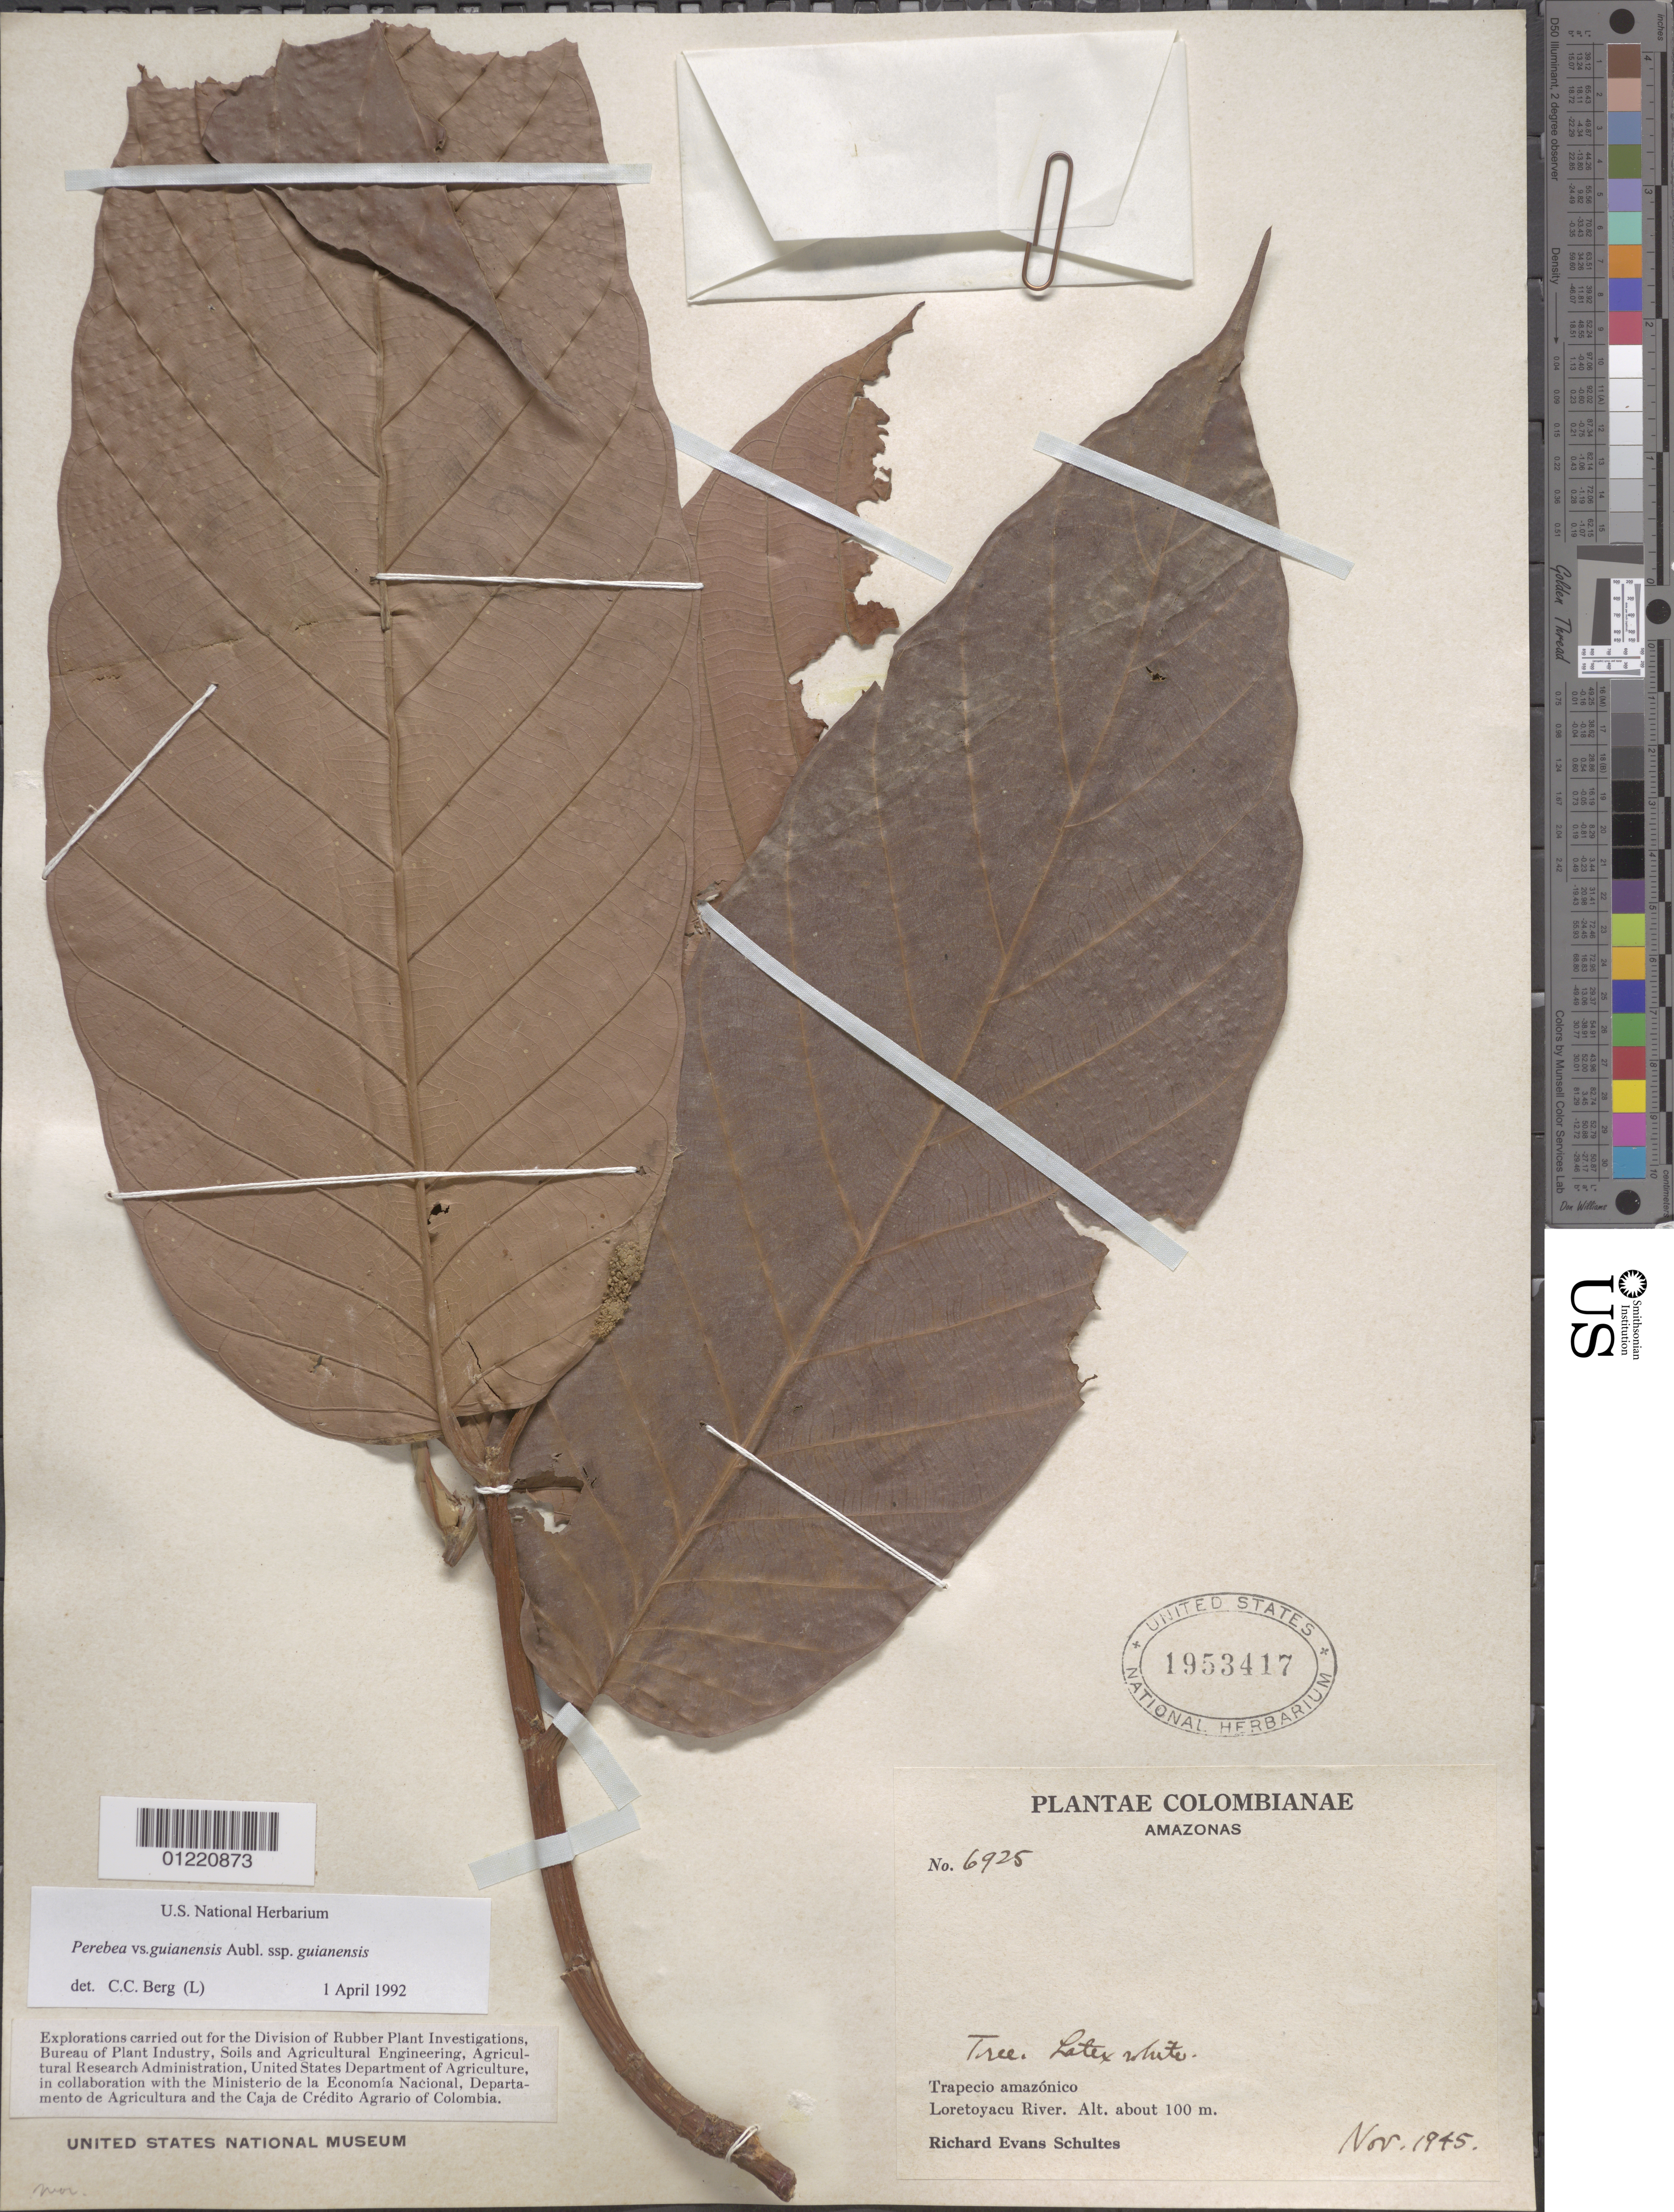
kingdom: Plantae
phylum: Tracheophyta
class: Magnoliopsida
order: Rosales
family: Moraceae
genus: Perebea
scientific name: Perebea guianensis subsp. guianensis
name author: Aubl.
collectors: R. E. Schultes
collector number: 6925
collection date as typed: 1945-11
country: Colombia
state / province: Amazônas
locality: Trapecio amazónico. Loretoyacu River.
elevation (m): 100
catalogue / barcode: US 1220873